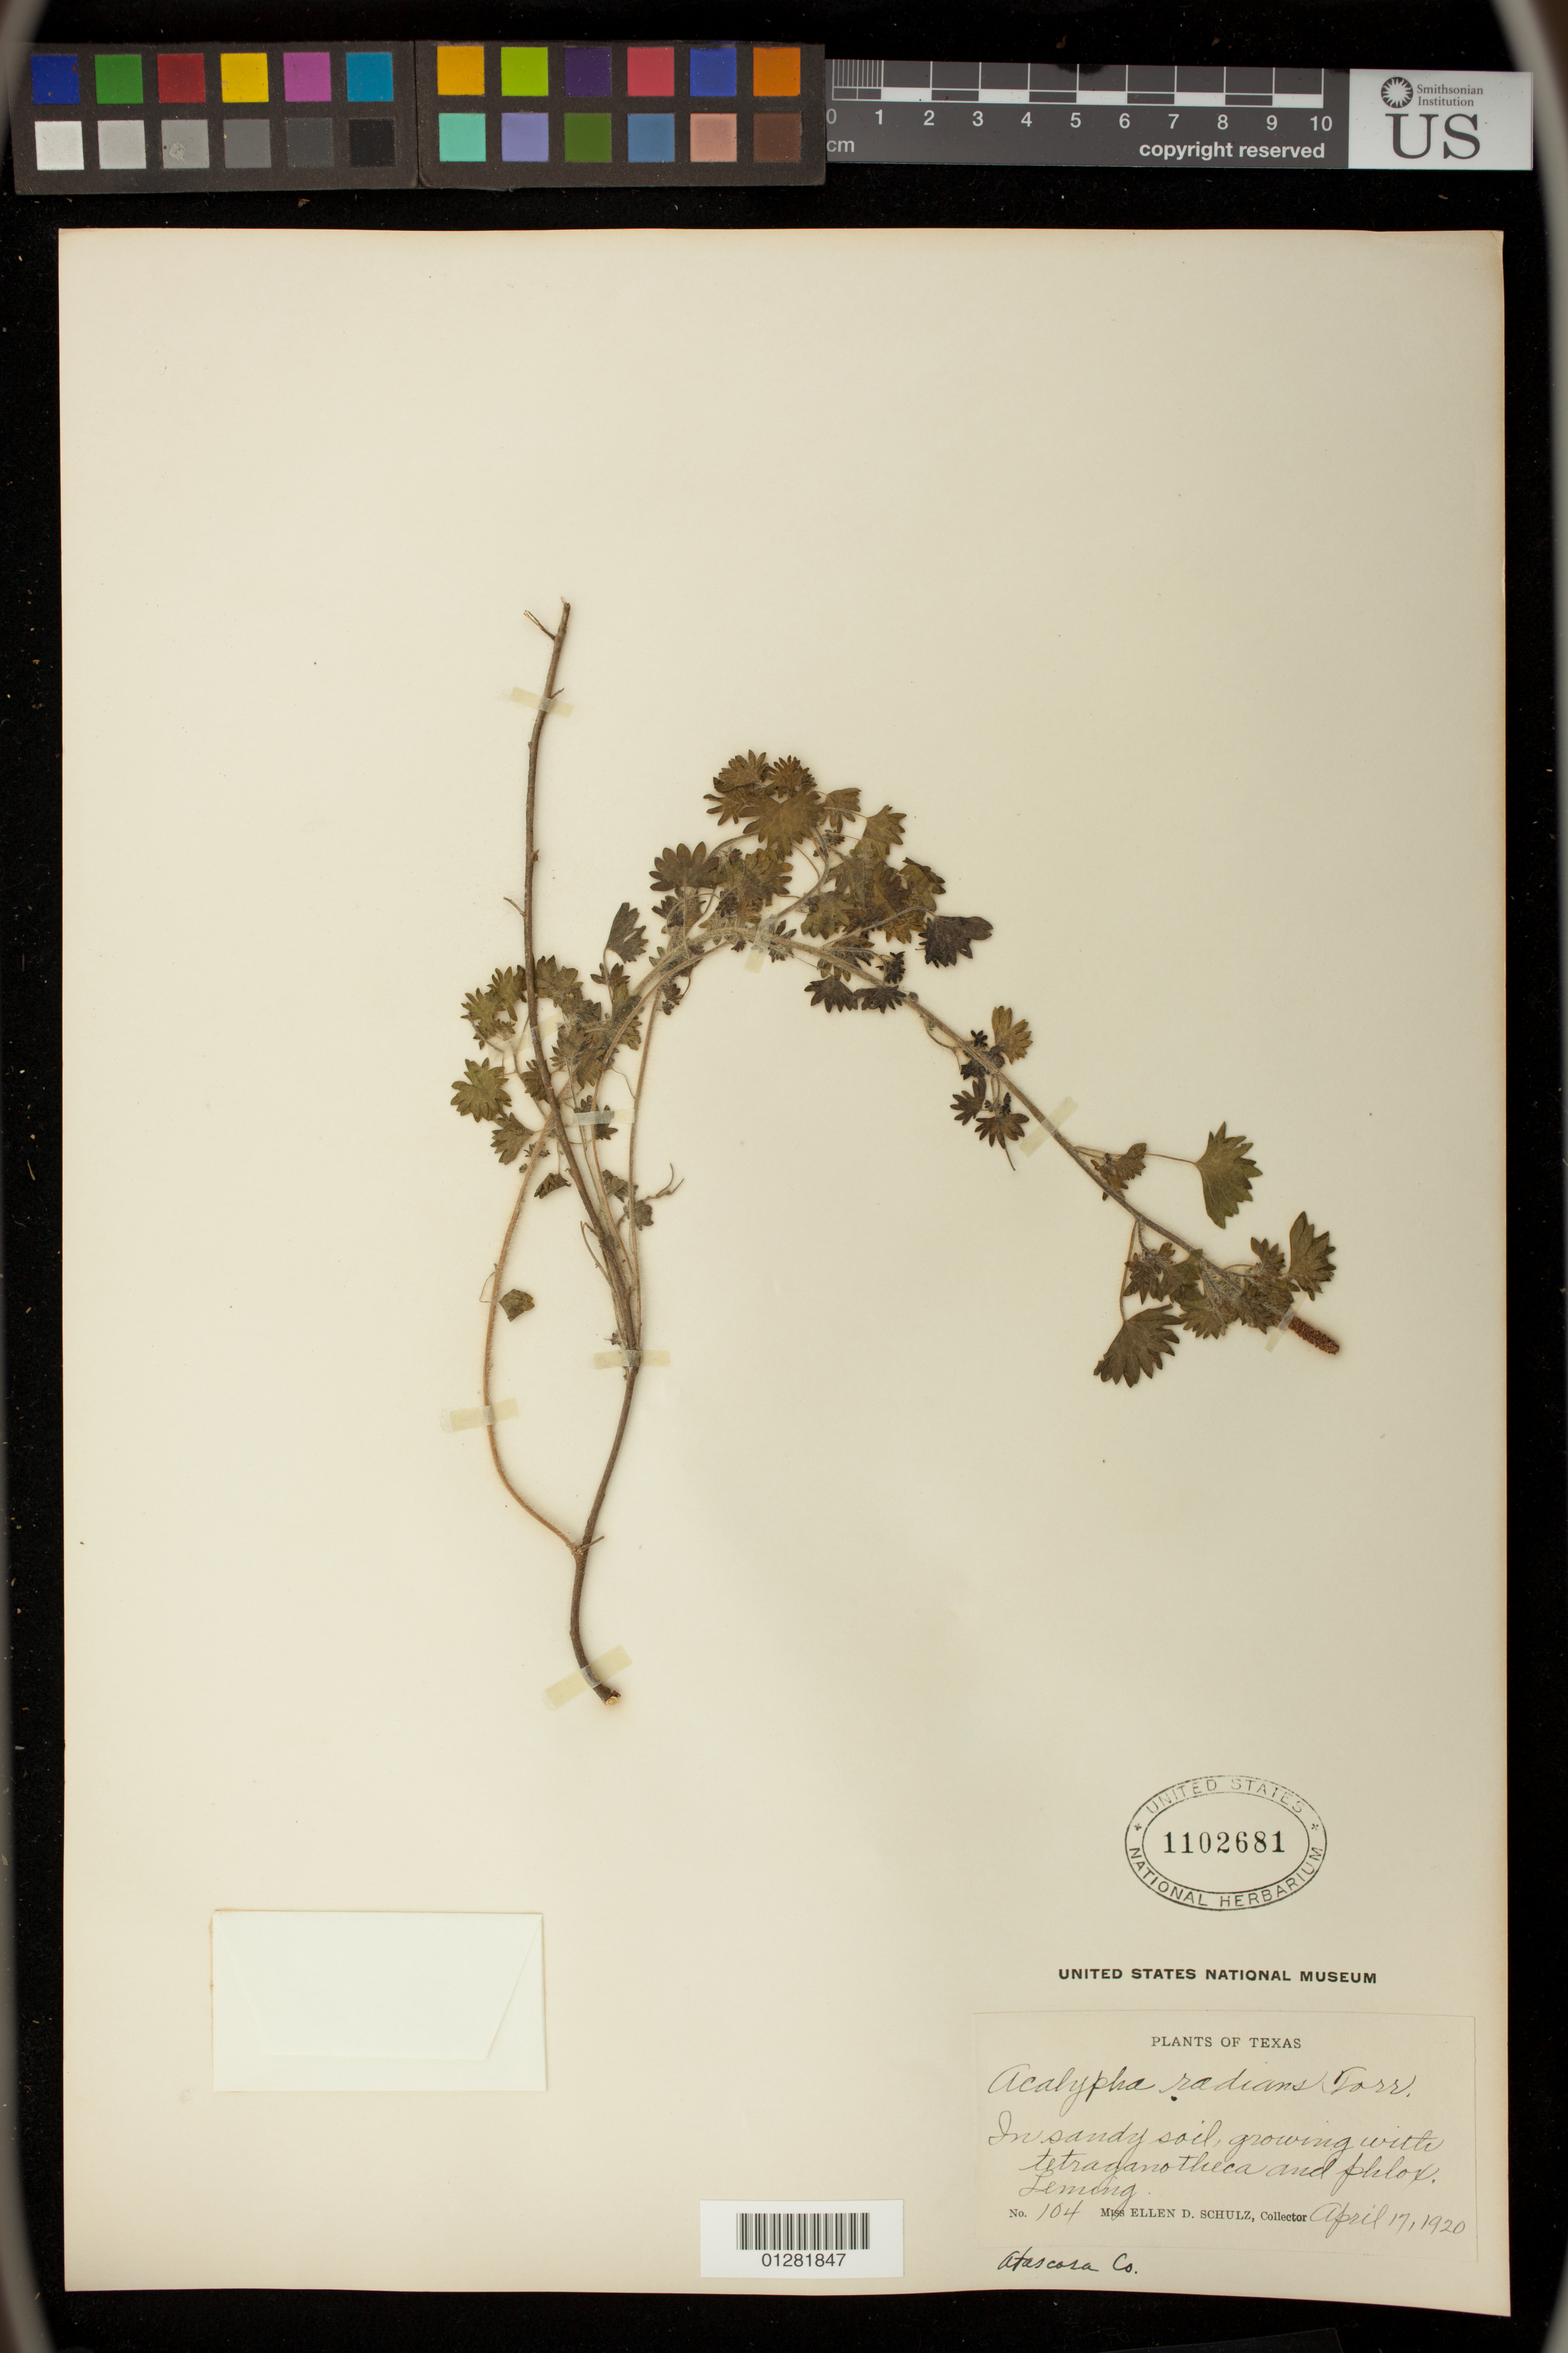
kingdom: Plantae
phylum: Tracheophyta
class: Magnoliopsida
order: Malpighiales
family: Euphorbiaceae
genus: Acalypha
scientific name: Acalypha radians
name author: Torr.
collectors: E. D. Schulz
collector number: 104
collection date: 1920-04-17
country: United States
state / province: Texas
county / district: Atascosa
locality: Leming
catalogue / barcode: US 1102681